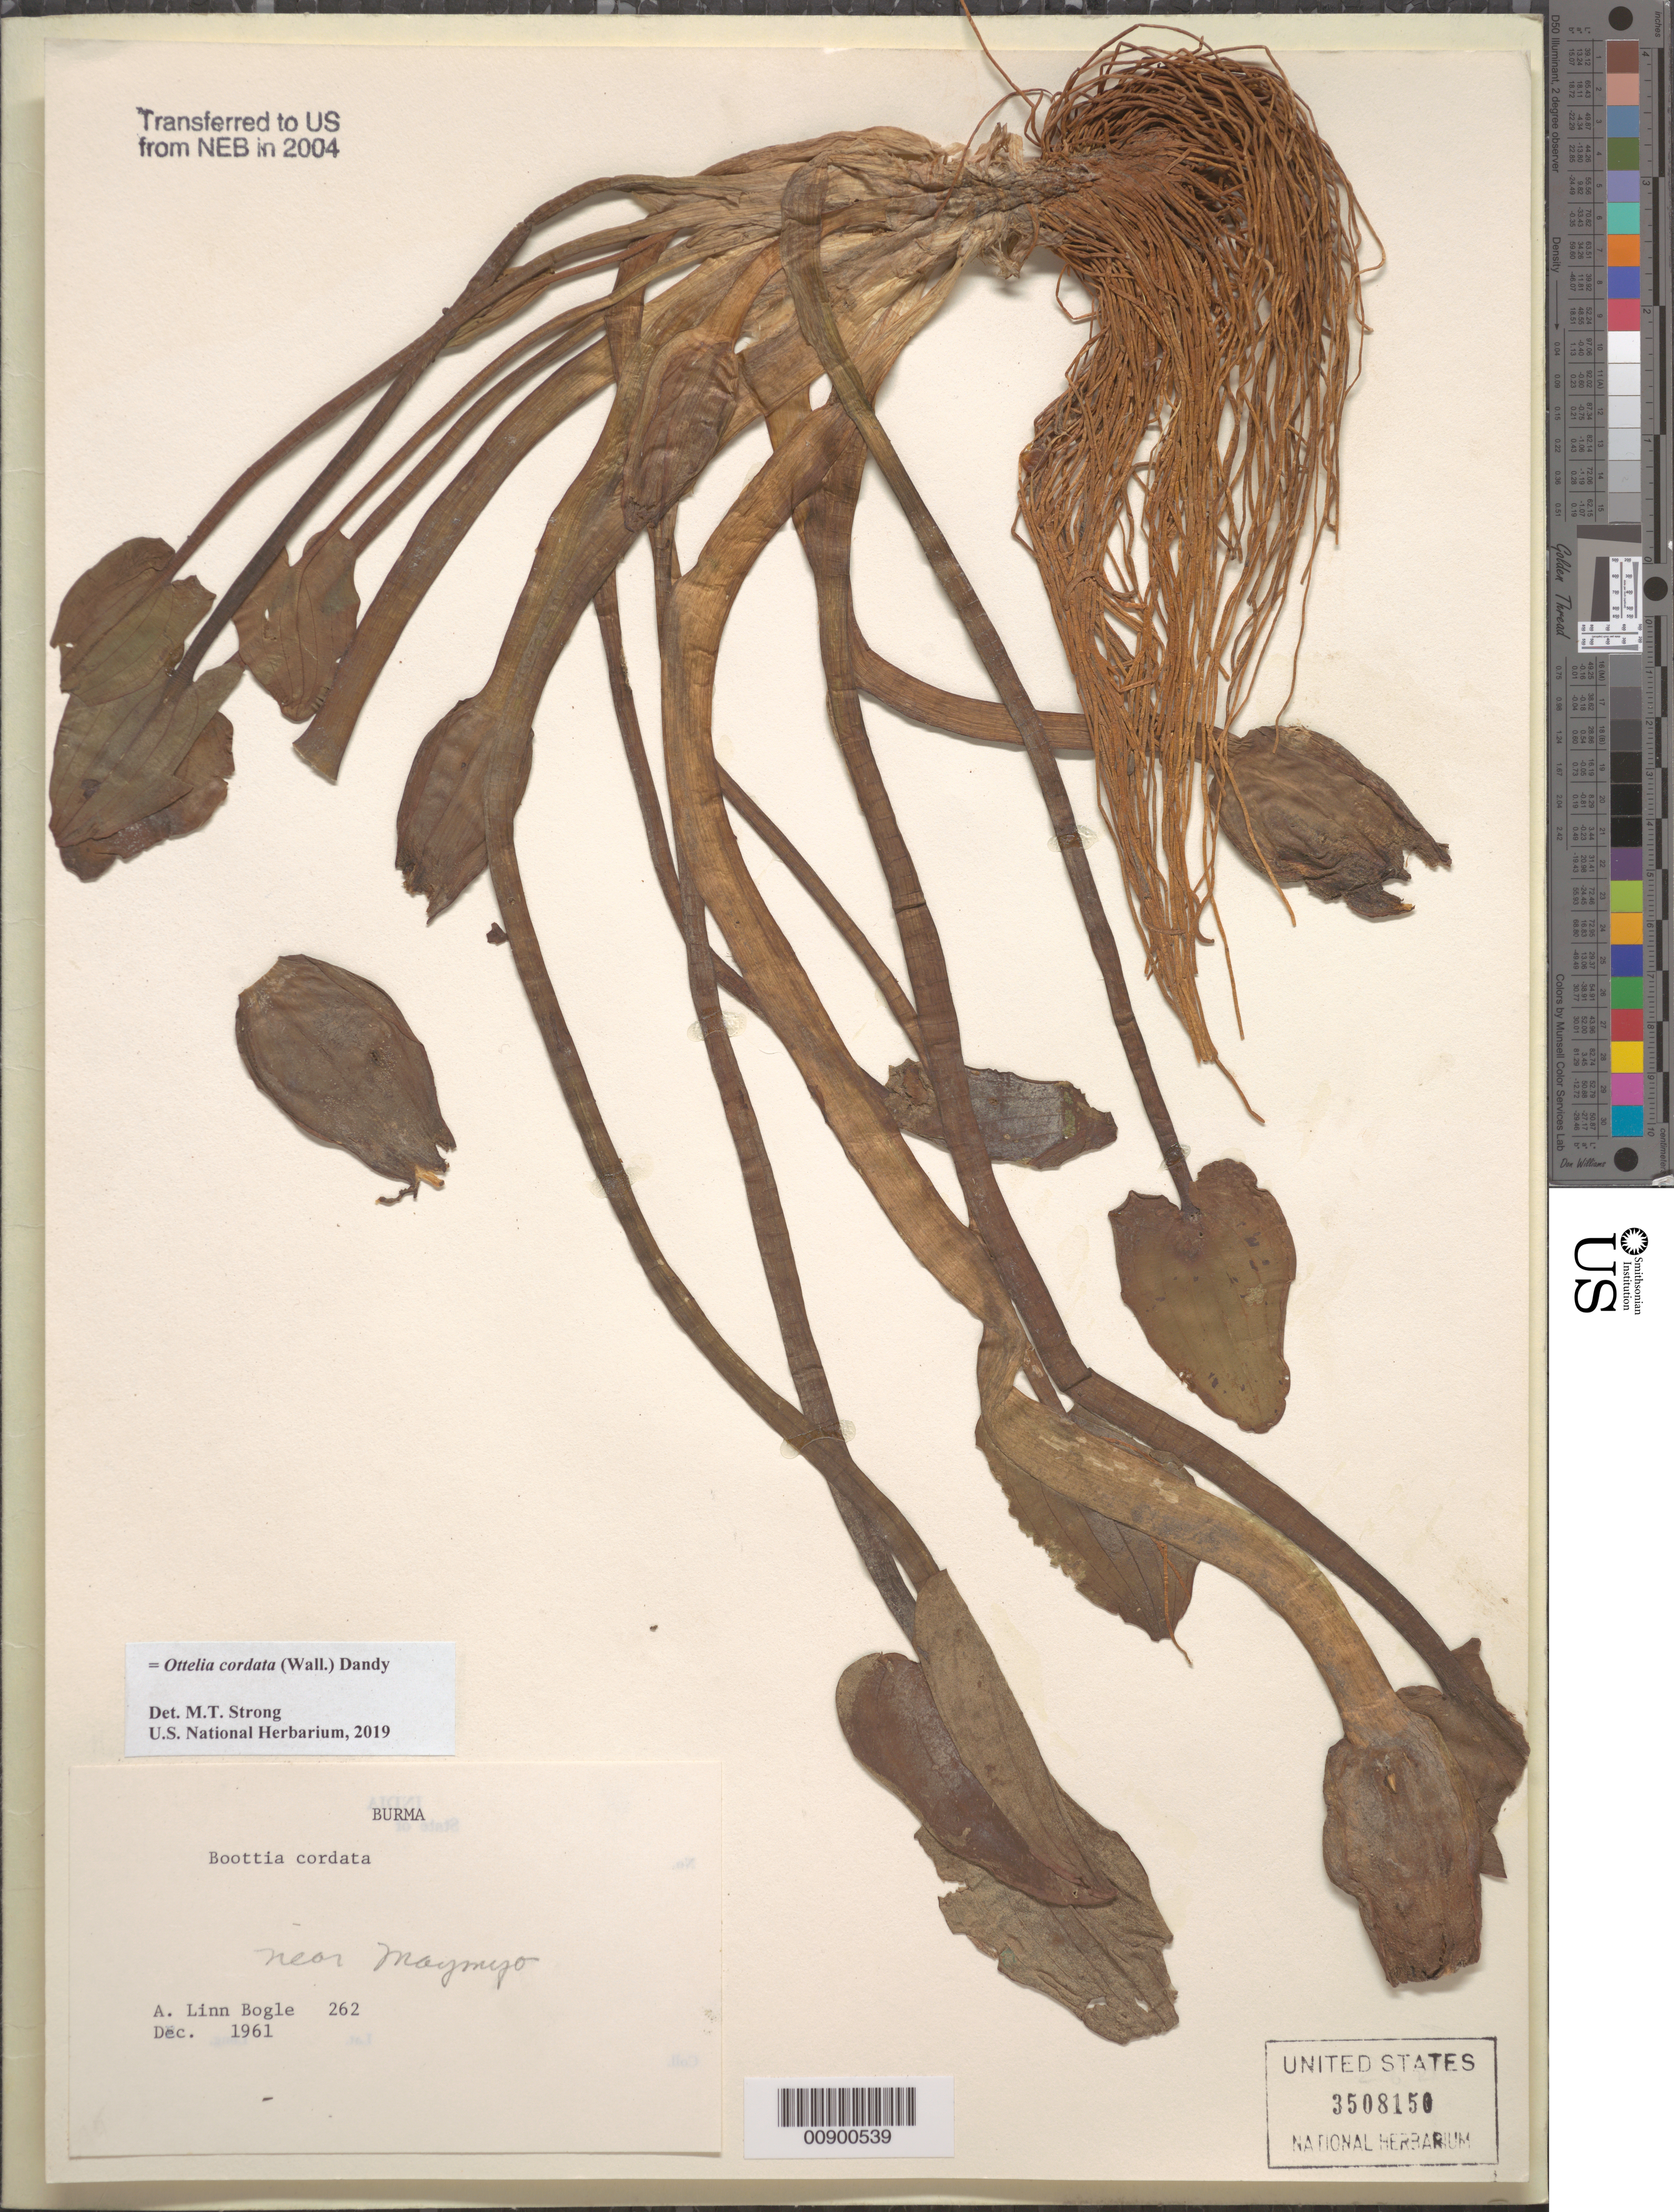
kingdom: Plantae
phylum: Tracheophyta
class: Liliopsida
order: Alismatales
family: Hydrocharitaceae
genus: Ottelia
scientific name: Ottelia cordata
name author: (Wall.) Dandy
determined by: Strong, Mark T., (BOT), Smithsonian Institution - National Museum of Natural History (UNITED STATES)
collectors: Bogle, A.L.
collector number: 262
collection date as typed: Dec 1961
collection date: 1961-12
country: Myanmar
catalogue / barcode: US 3508150